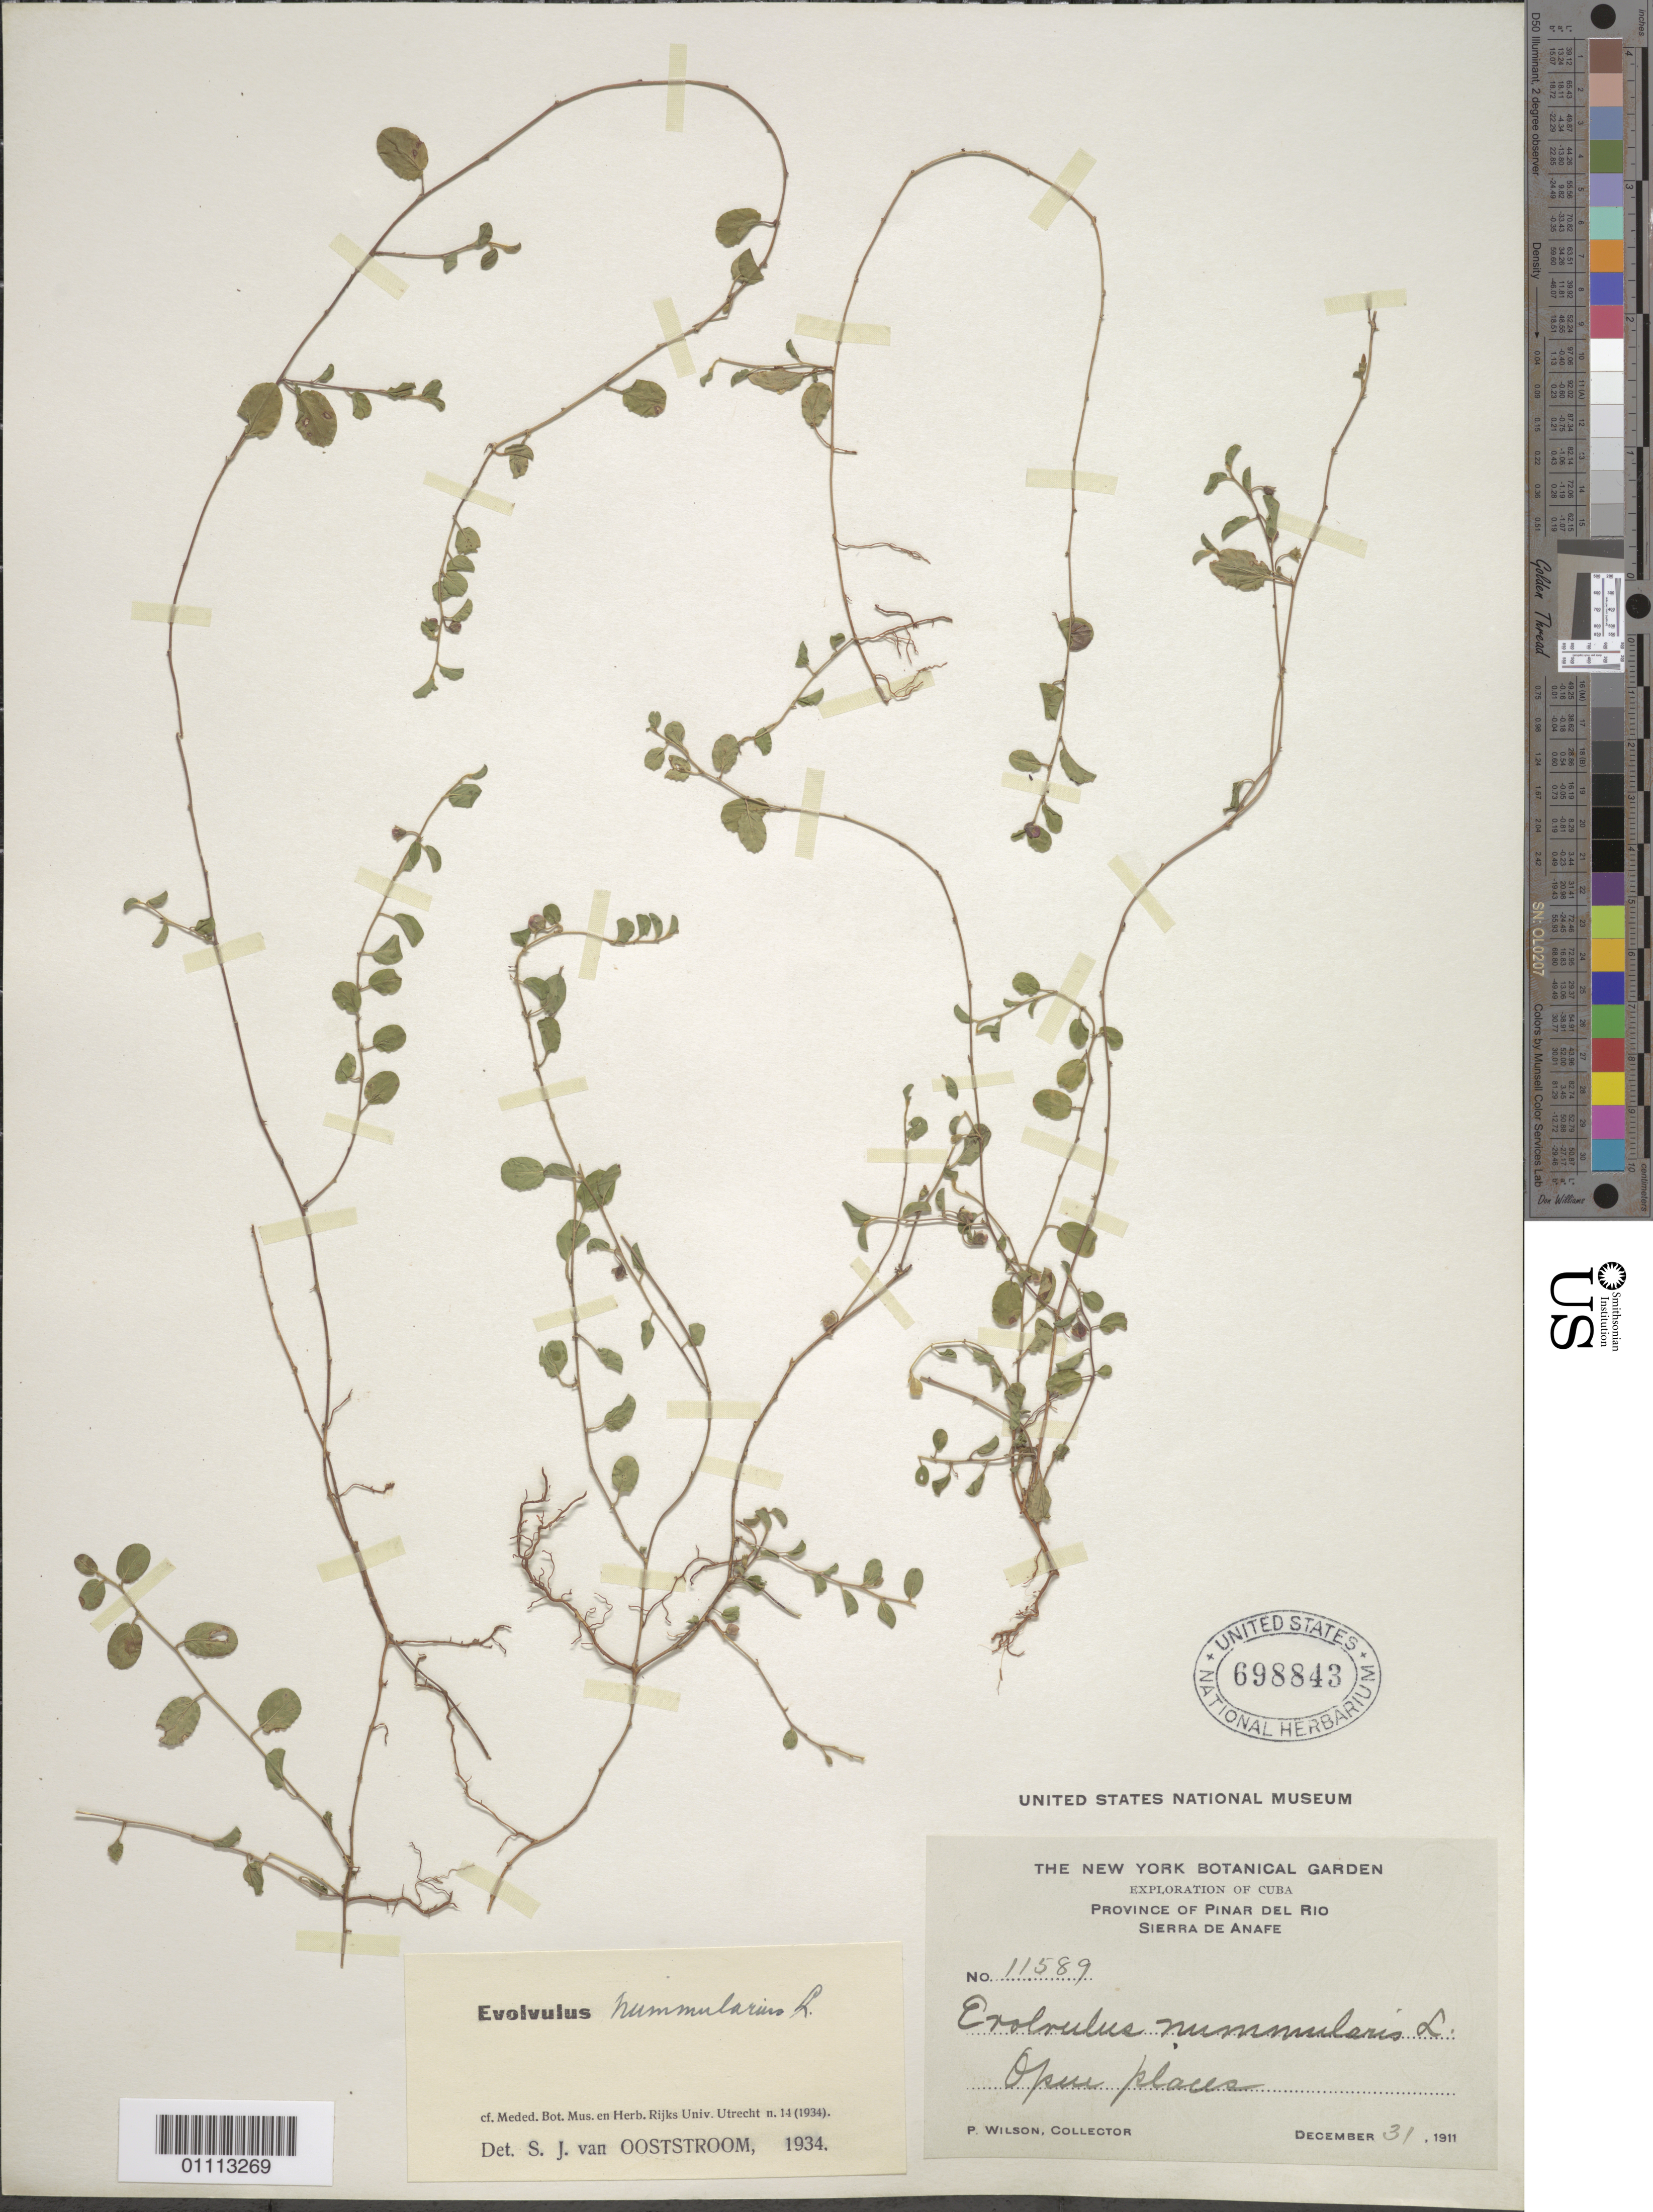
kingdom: Plantae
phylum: Tracheophyta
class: Magnoliopsida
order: Solanales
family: Convolvulaceae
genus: Evolvulus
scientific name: Evolvulus nummularius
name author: (L.) L.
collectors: P. Wilson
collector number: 11589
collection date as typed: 31 Dec 1911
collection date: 1911-12-31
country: Cuba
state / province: Pinar del Rio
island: Cuba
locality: Sierra de Anafe Open places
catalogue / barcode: US 698843